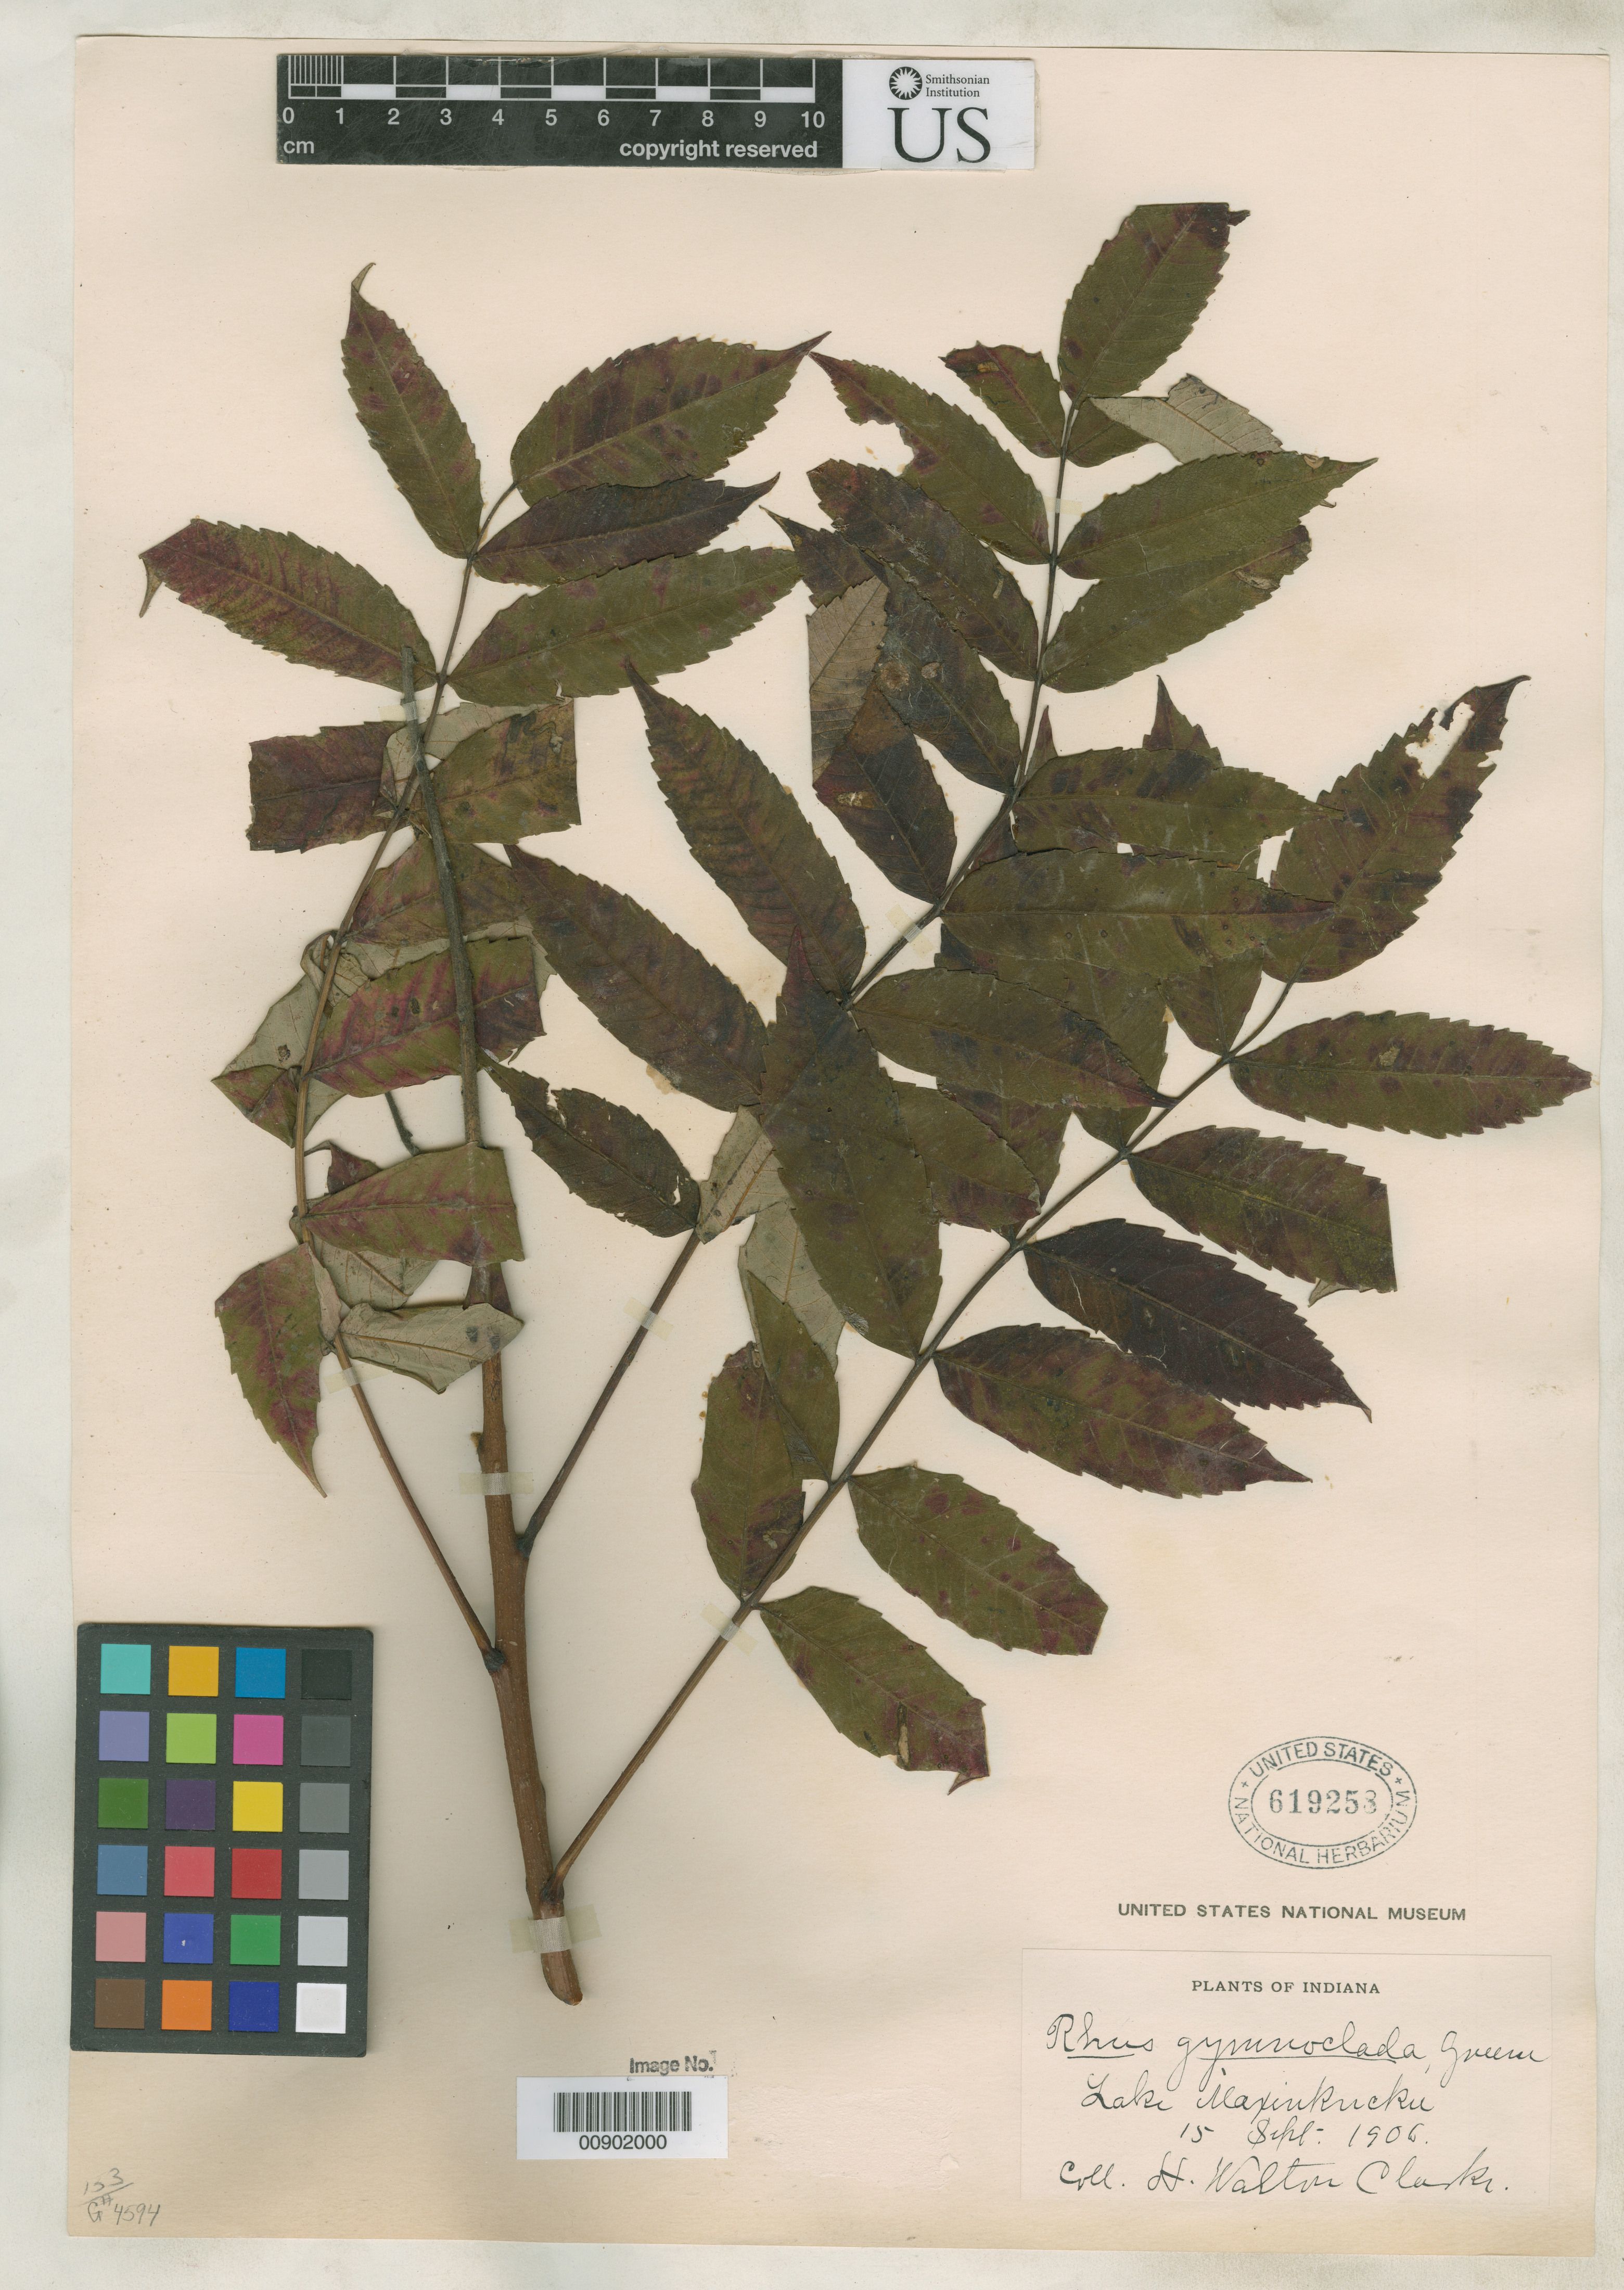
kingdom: Plantae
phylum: Tracheophyta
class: Magnoliopsida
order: Sapindales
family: Anacardiaceae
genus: Rhus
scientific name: Rhus gymnoclada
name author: Greene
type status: Isotype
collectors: H. W. Clarke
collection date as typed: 15 Sep 1906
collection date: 1906-09-15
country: United States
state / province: Indiana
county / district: Marshall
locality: Lake Maxinkuckee.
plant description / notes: Currently accepted name as cited by F.A. Barkley, Ann. Missouri Bot. Gard. 24: 330-331.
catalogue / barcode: US 619258